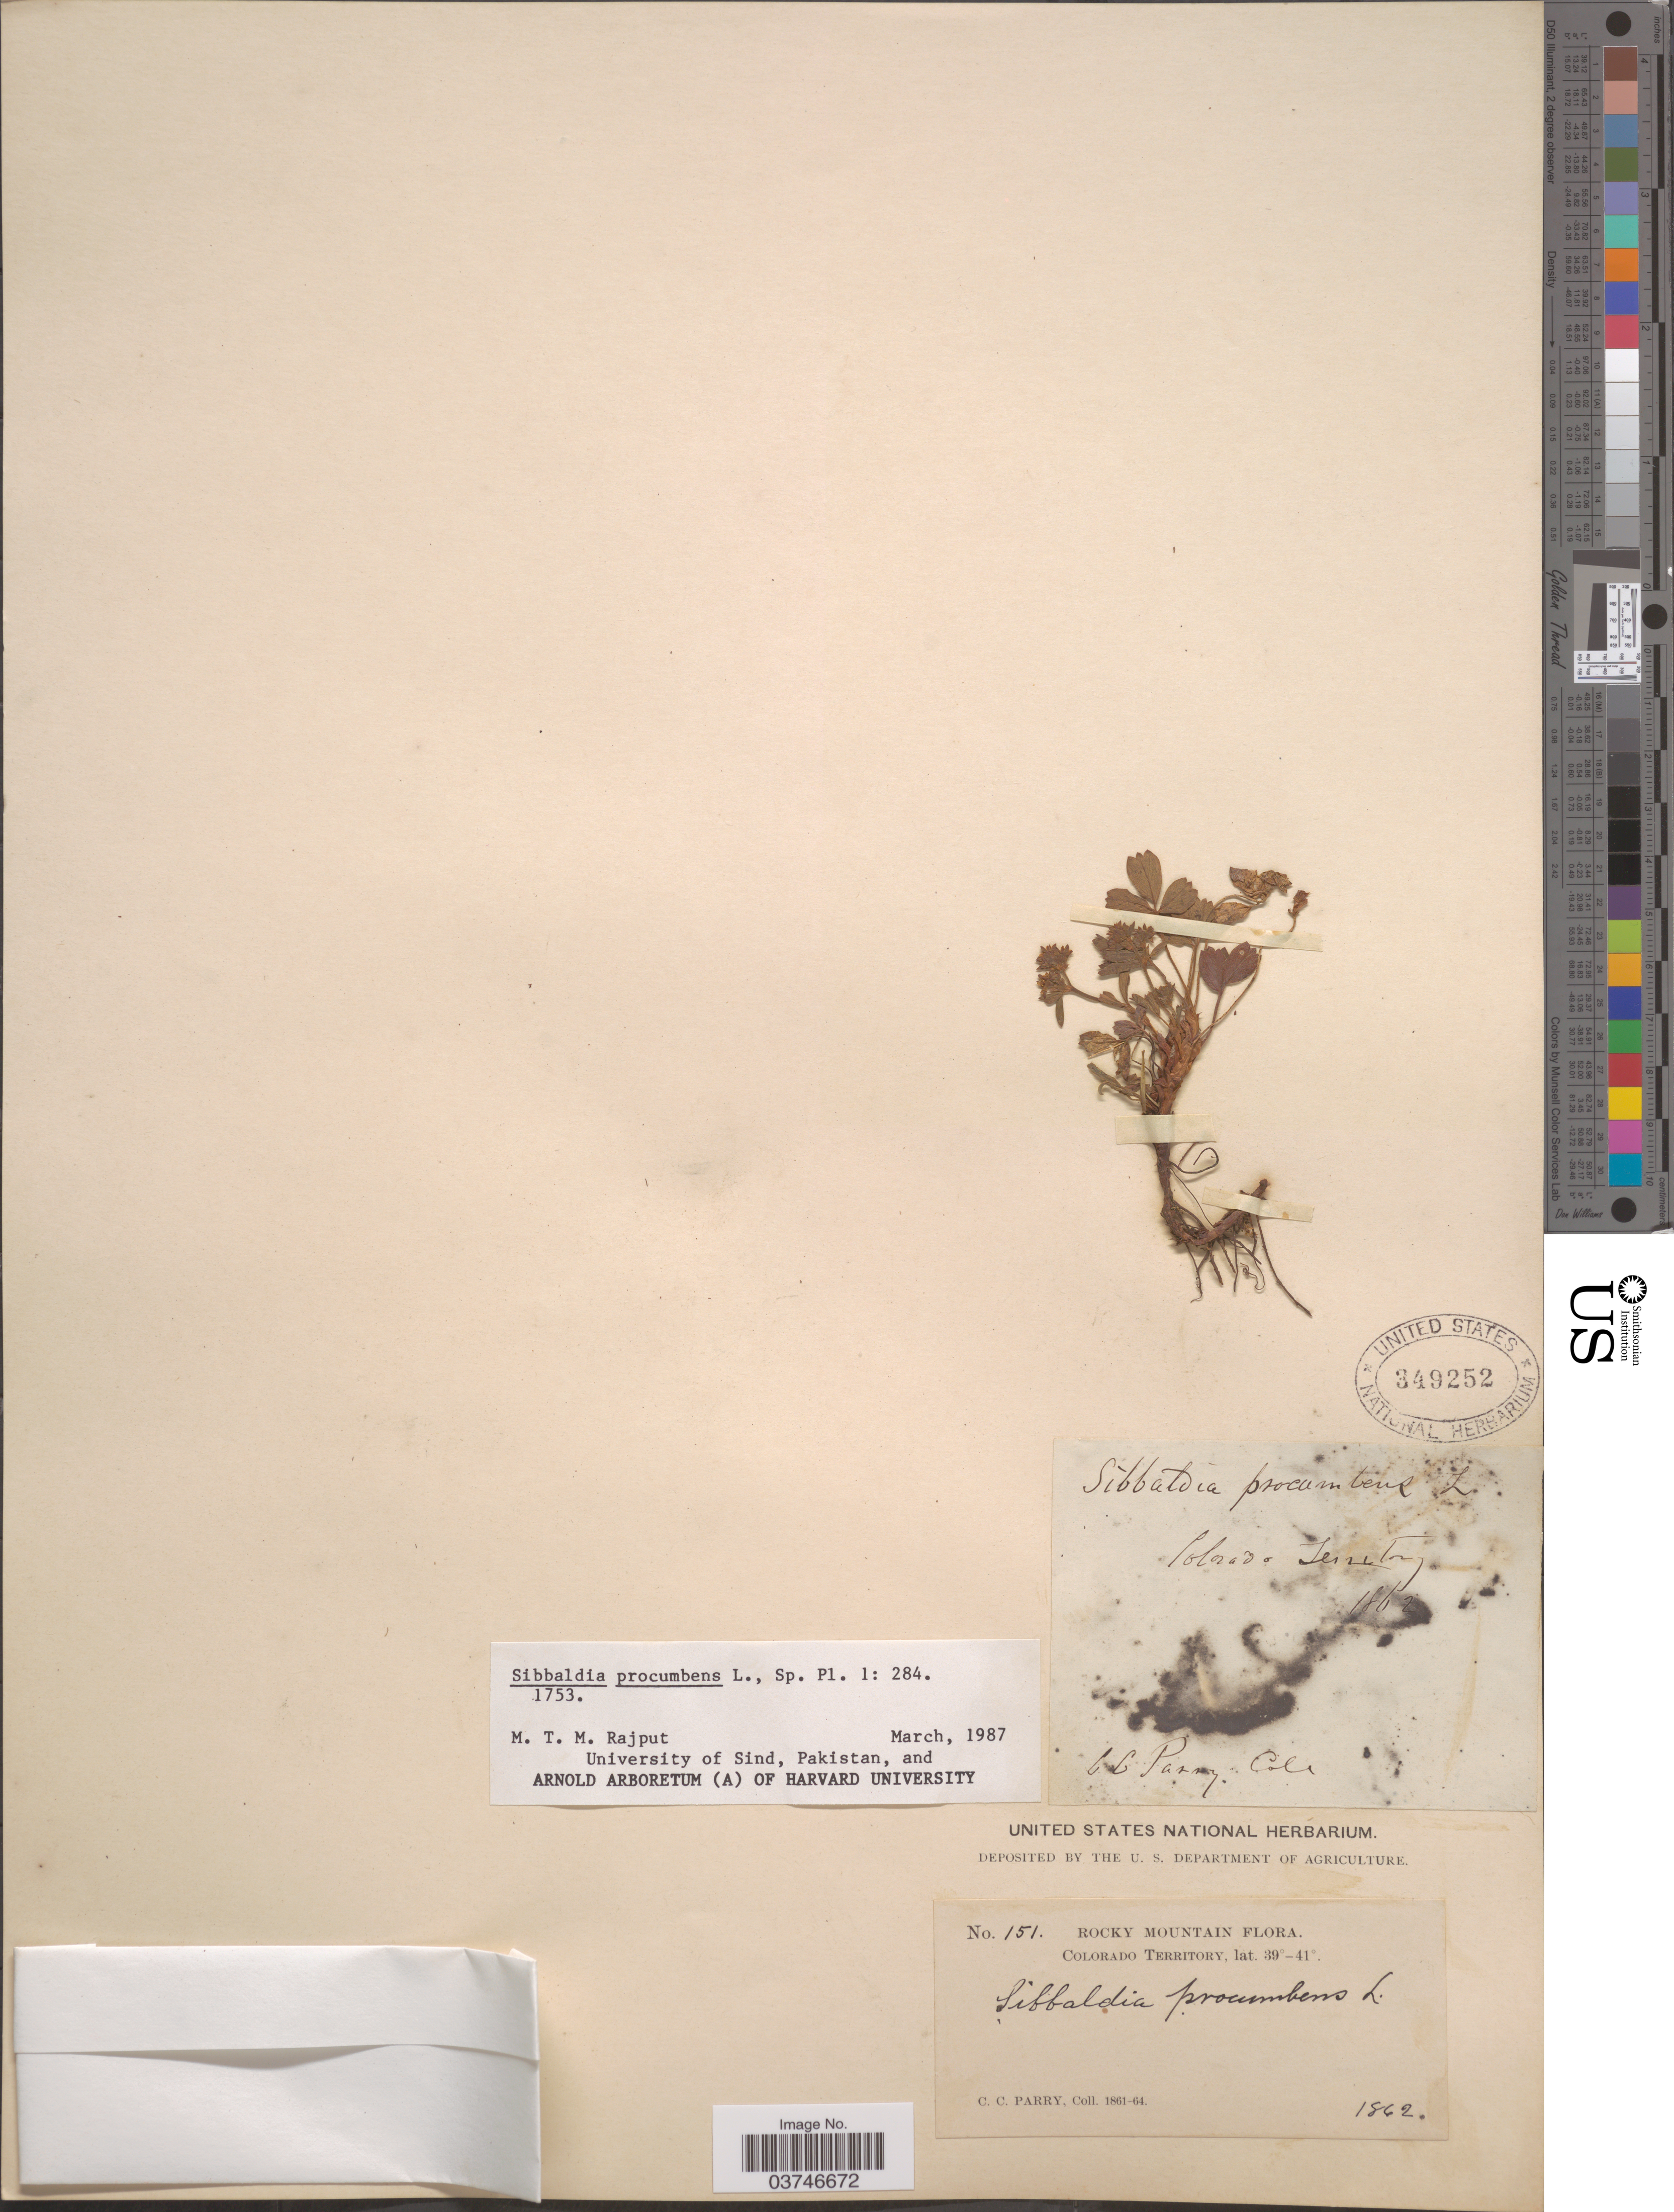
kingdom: Plantae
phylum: Tracheophyta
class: Magnoliopsida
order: Rosales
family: Rosaceae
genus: Sibbaldia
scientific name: Sibbaldia procumbens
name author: L.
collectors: C. C. Parry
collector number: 151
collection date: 1862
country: United States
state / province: Colorado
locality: Rocky Mountain.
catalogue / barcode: US 349252